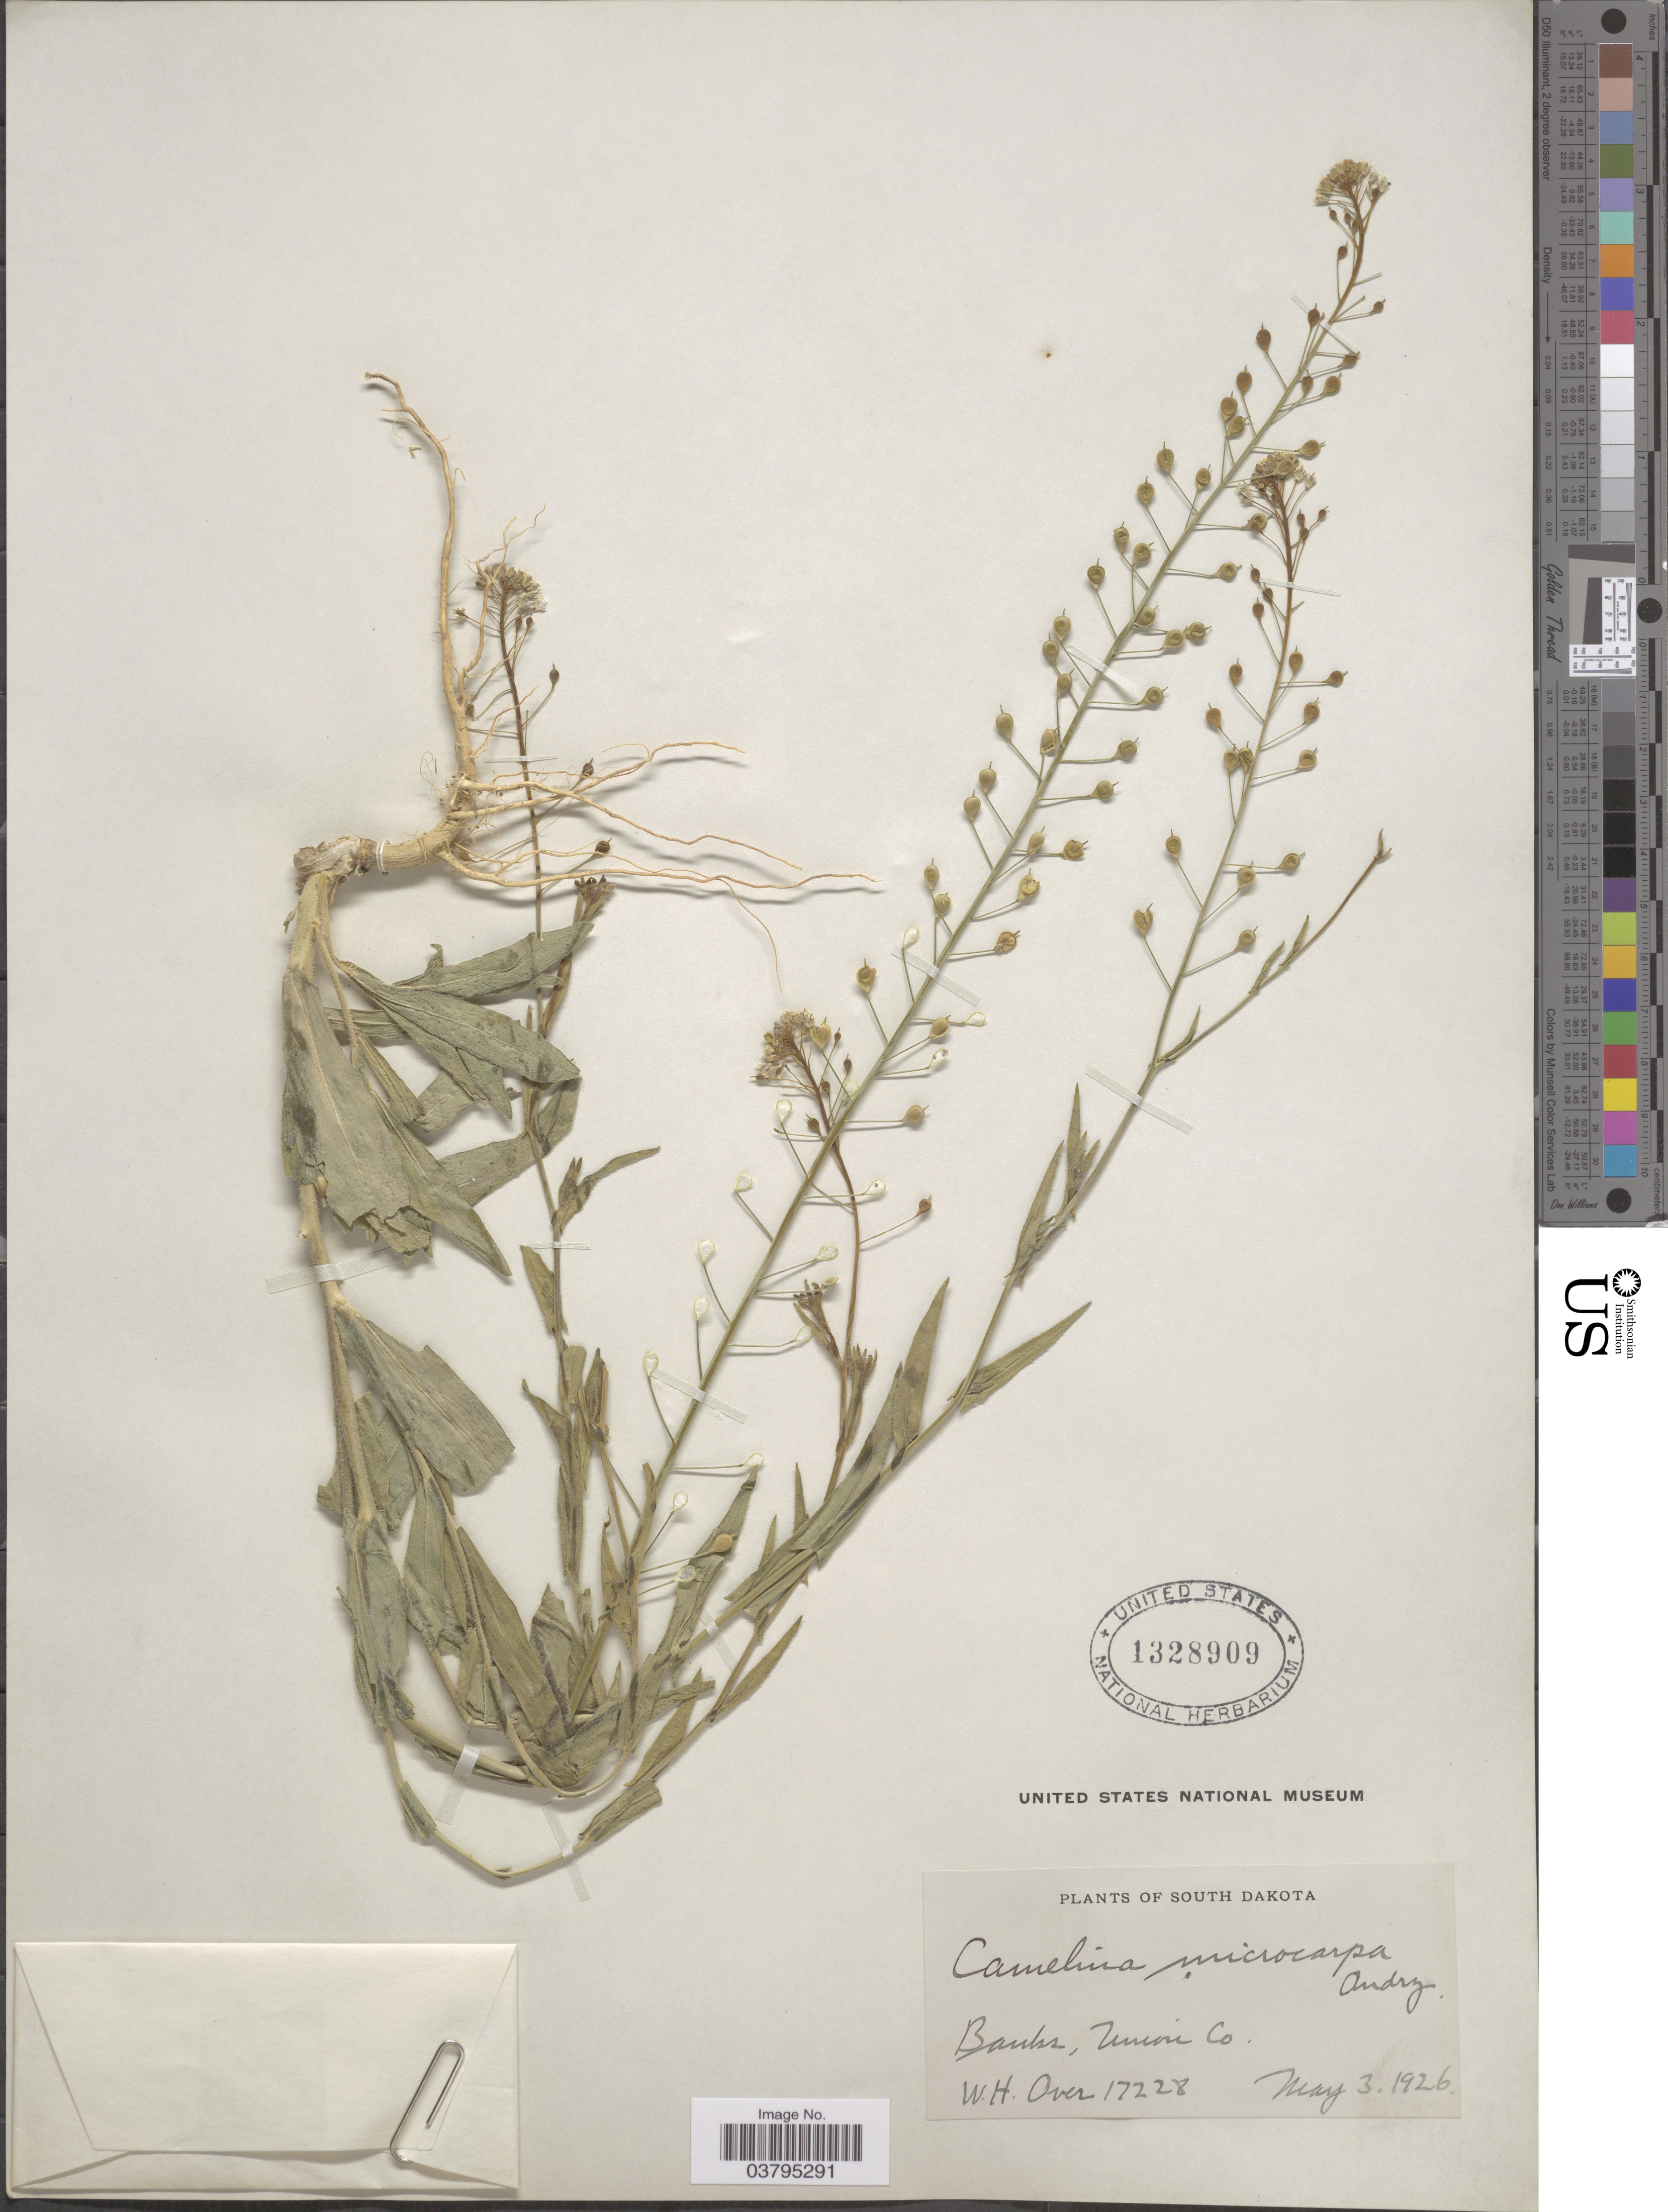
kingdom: Plantae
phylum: Tracheophyta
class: Magnoliopsida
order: Brassicales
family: Brassicaceae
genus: Camelina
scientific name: Camelina microcarpa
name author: DC.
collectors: W. Over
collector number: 17228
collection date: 1926-05-03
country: United States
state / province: South Dakota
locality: Banks, Union Co.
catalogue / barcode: US 1328909